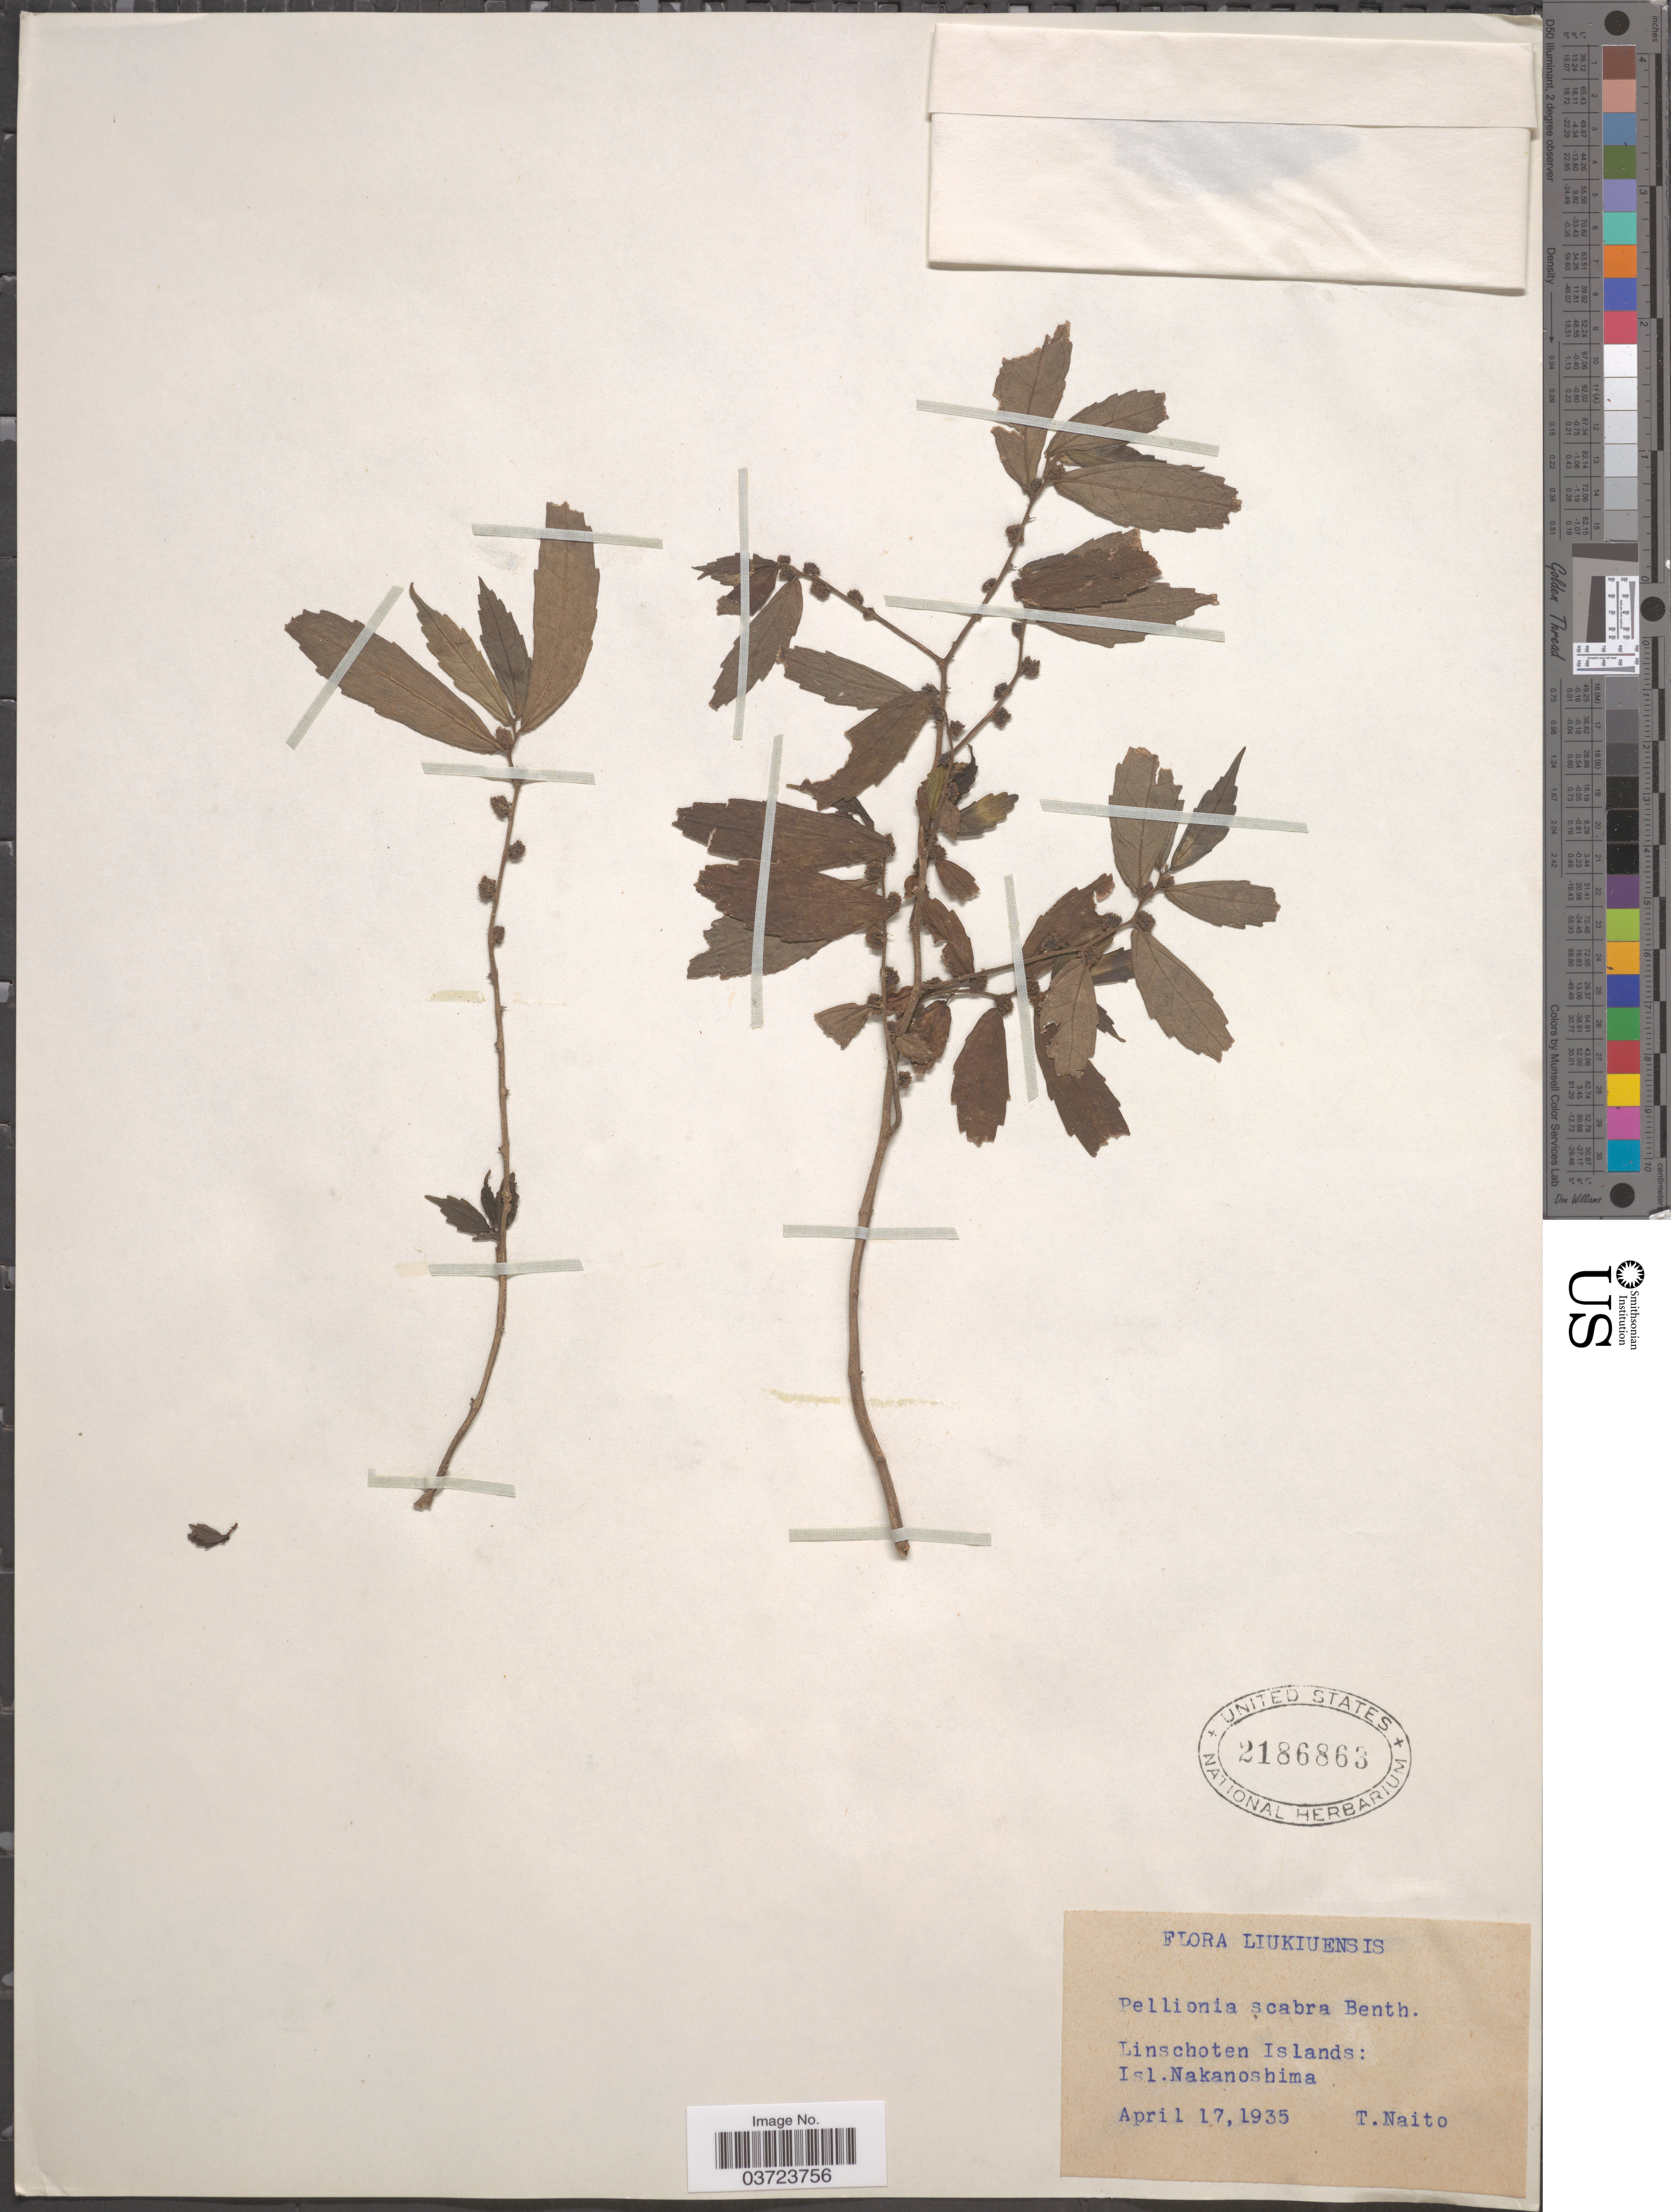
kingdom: Plantae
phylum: Tracheophyta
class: Magnoliopsida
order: Rosales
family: Urticaceae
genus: Pellionia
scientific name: Pellionia scabra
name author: Benth.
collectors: T. Naito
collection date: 1935-04-17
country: Japan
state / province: Okinawa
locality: Liukiuensis [unsure placement] Linschoten Islands: Isl. Nakanoshima.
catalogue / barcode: US 2186863